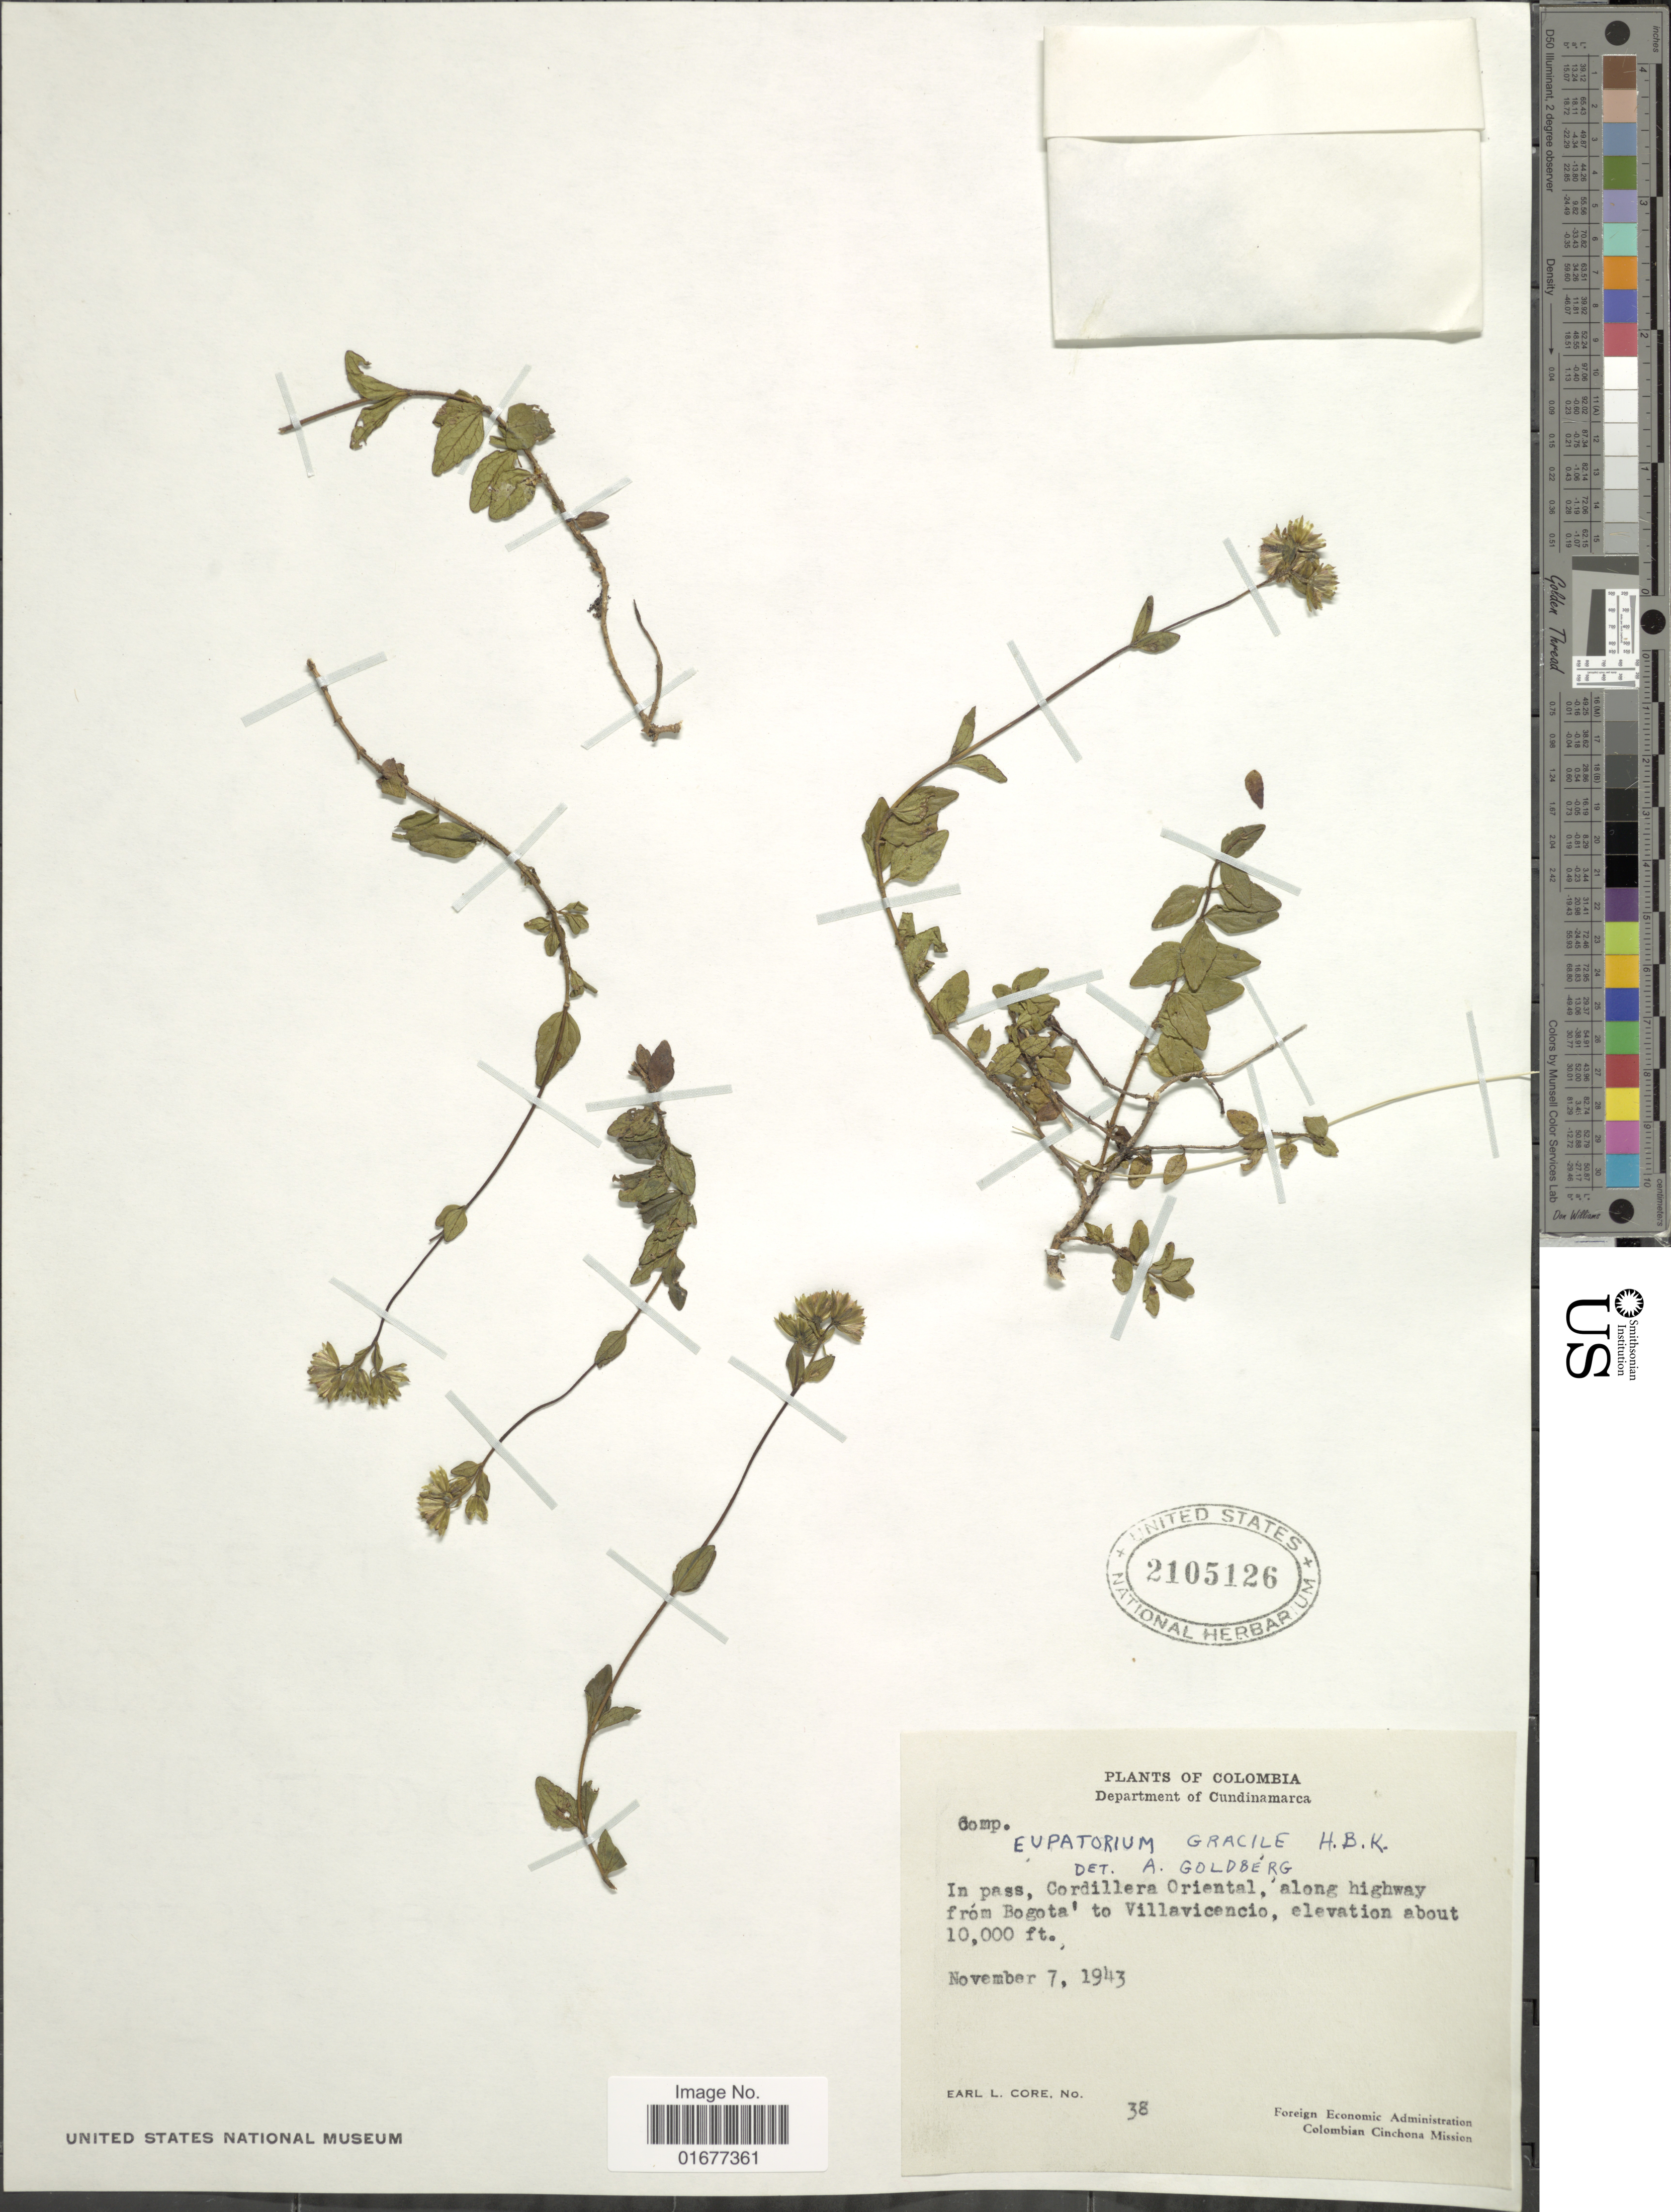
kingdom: Plantae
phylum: Tracheophyta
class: Magnoliopsida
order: Asterales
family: Asteraceae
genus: Ageratina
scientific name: Ageratina gracilis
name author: (Kunth) R.M. King & H. Rob.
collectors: E. L. Core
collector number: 38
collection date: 1943-11-07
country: Colombia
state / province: Cundinamarca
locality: Cordillera Oriental, along highway from Bogota, to Villavicencio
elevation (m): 3048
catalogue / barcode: US 2105126